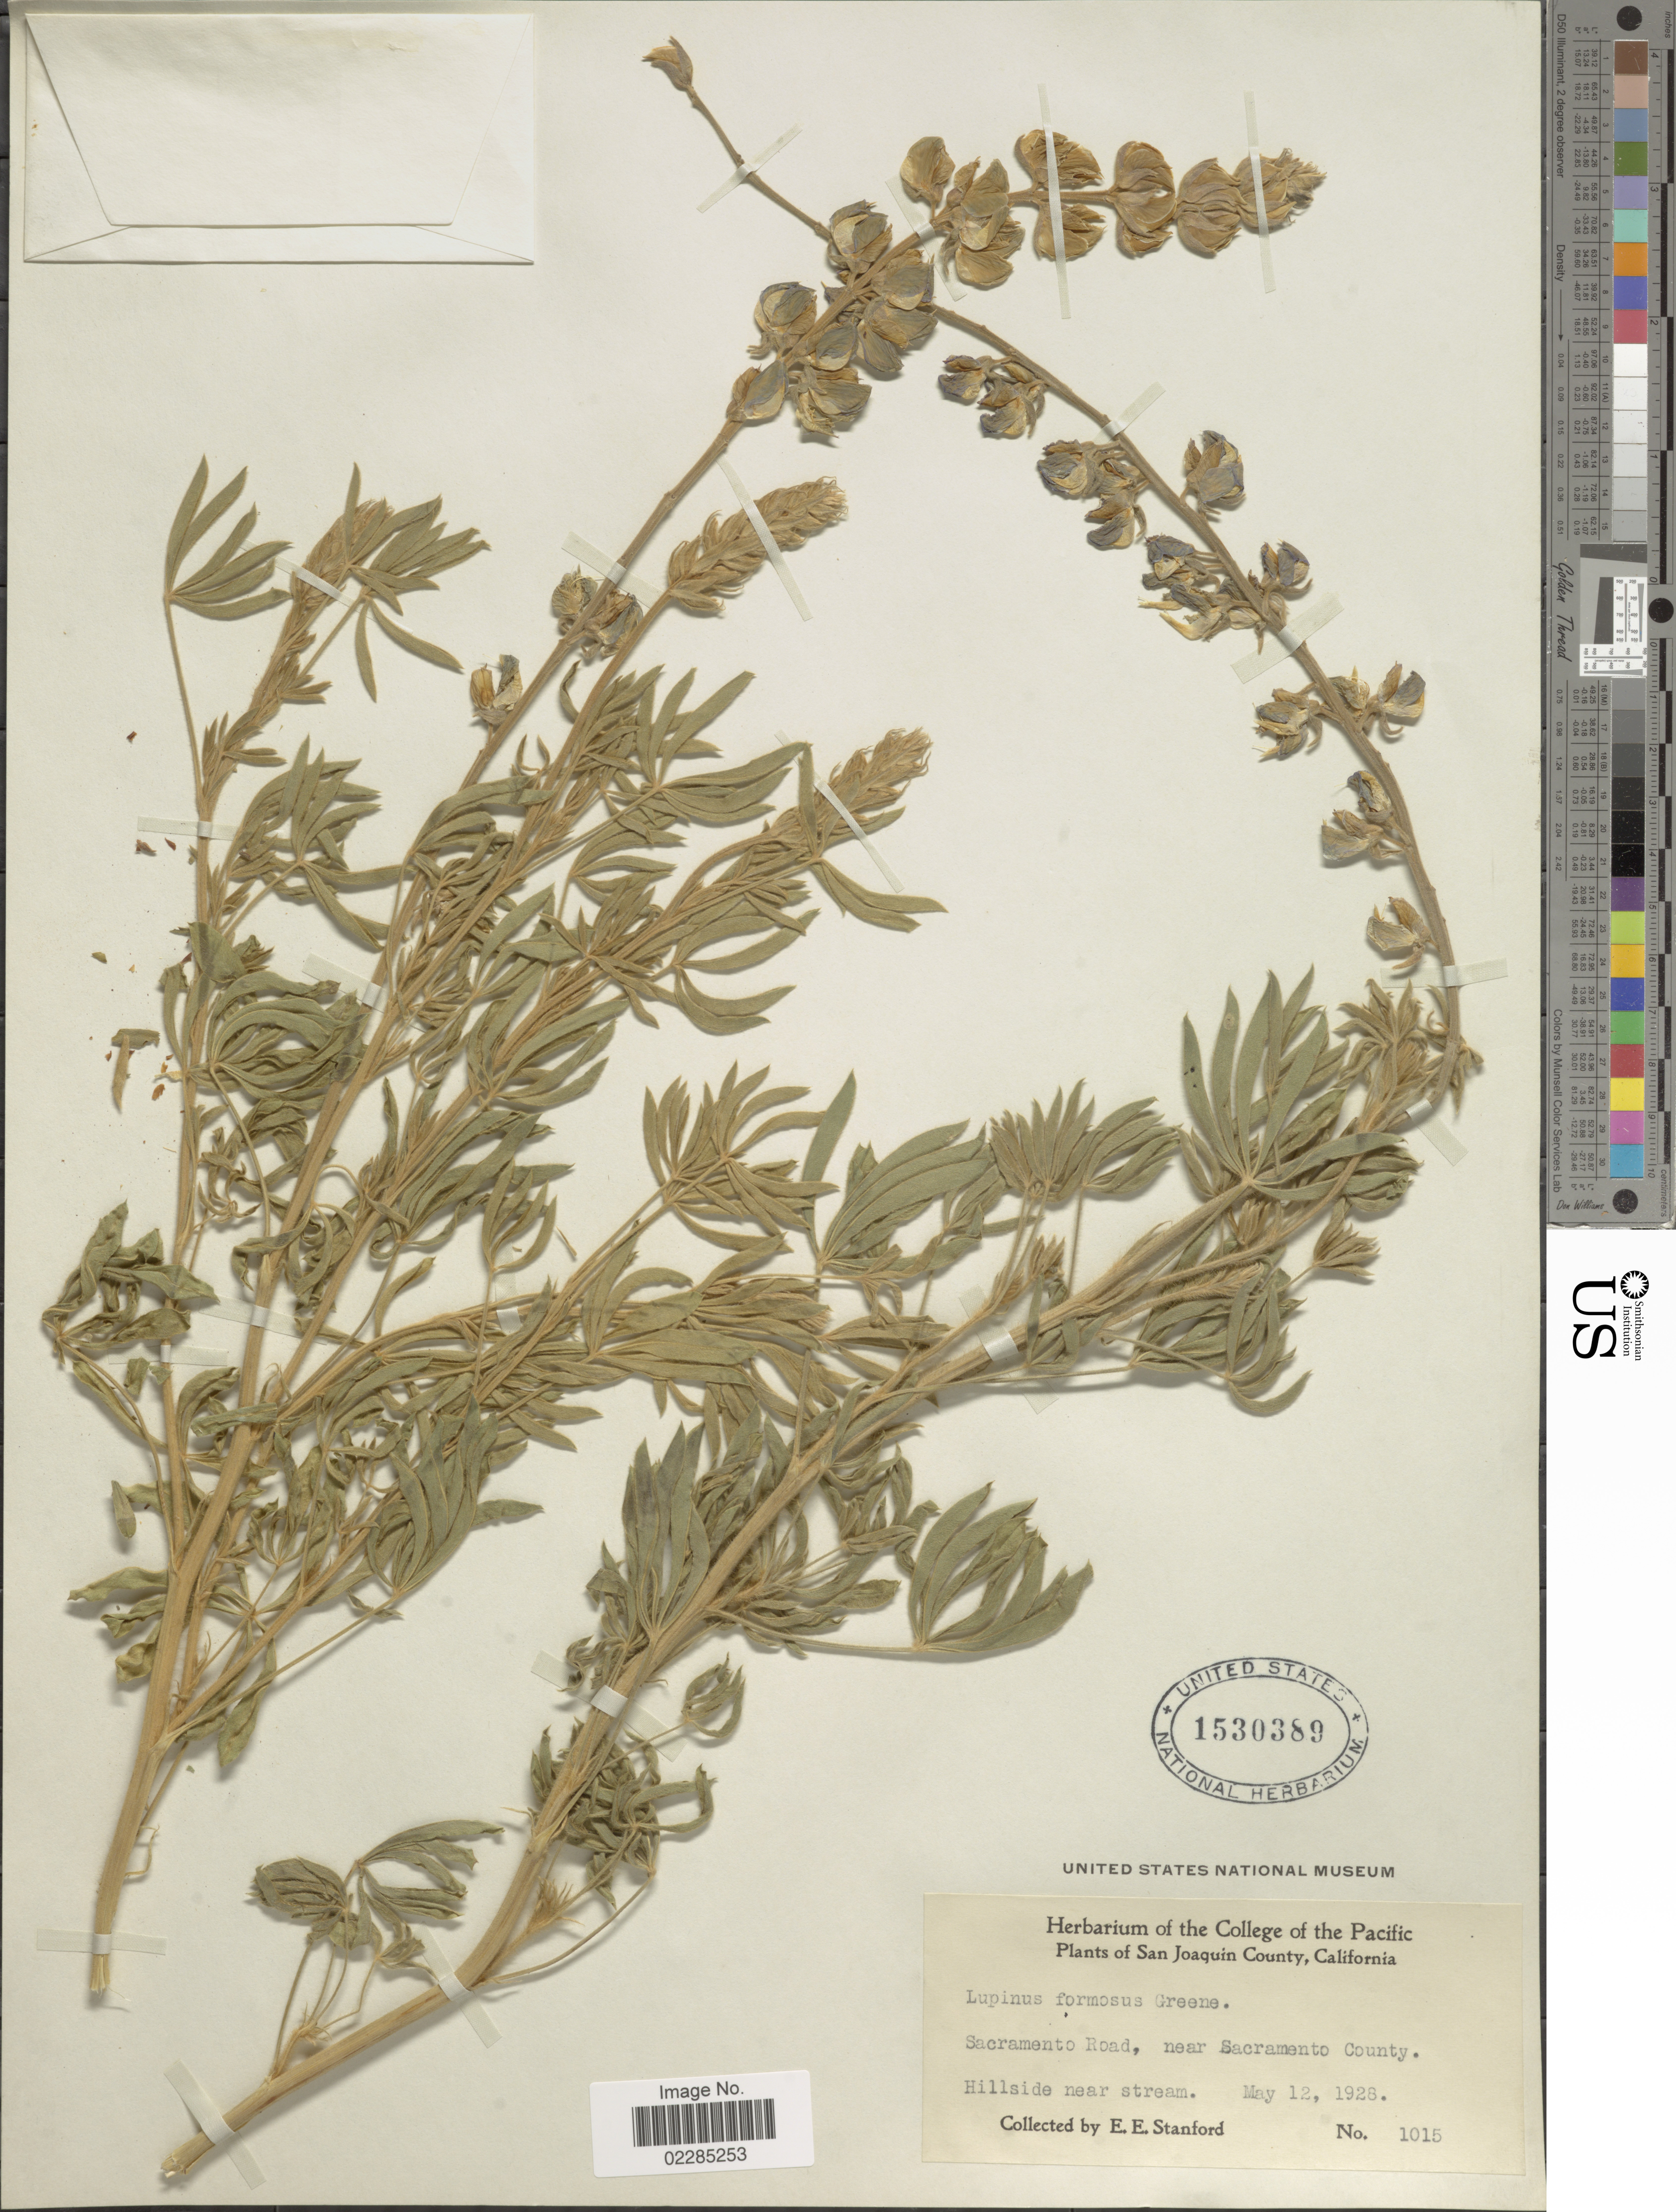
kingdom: Plantae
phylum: Tracheophyta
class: Magnoliopsida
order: Fabales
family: Fabaceae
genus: Lupinus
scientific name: Lupinus formosus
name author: Greene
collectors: E. Stanford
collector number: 1015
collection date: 1928-05-12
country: United States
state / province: California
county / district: San Joaquin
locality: San Joaquin County. Sacramento Road, Near Sacramento County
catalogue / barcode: US 1530389